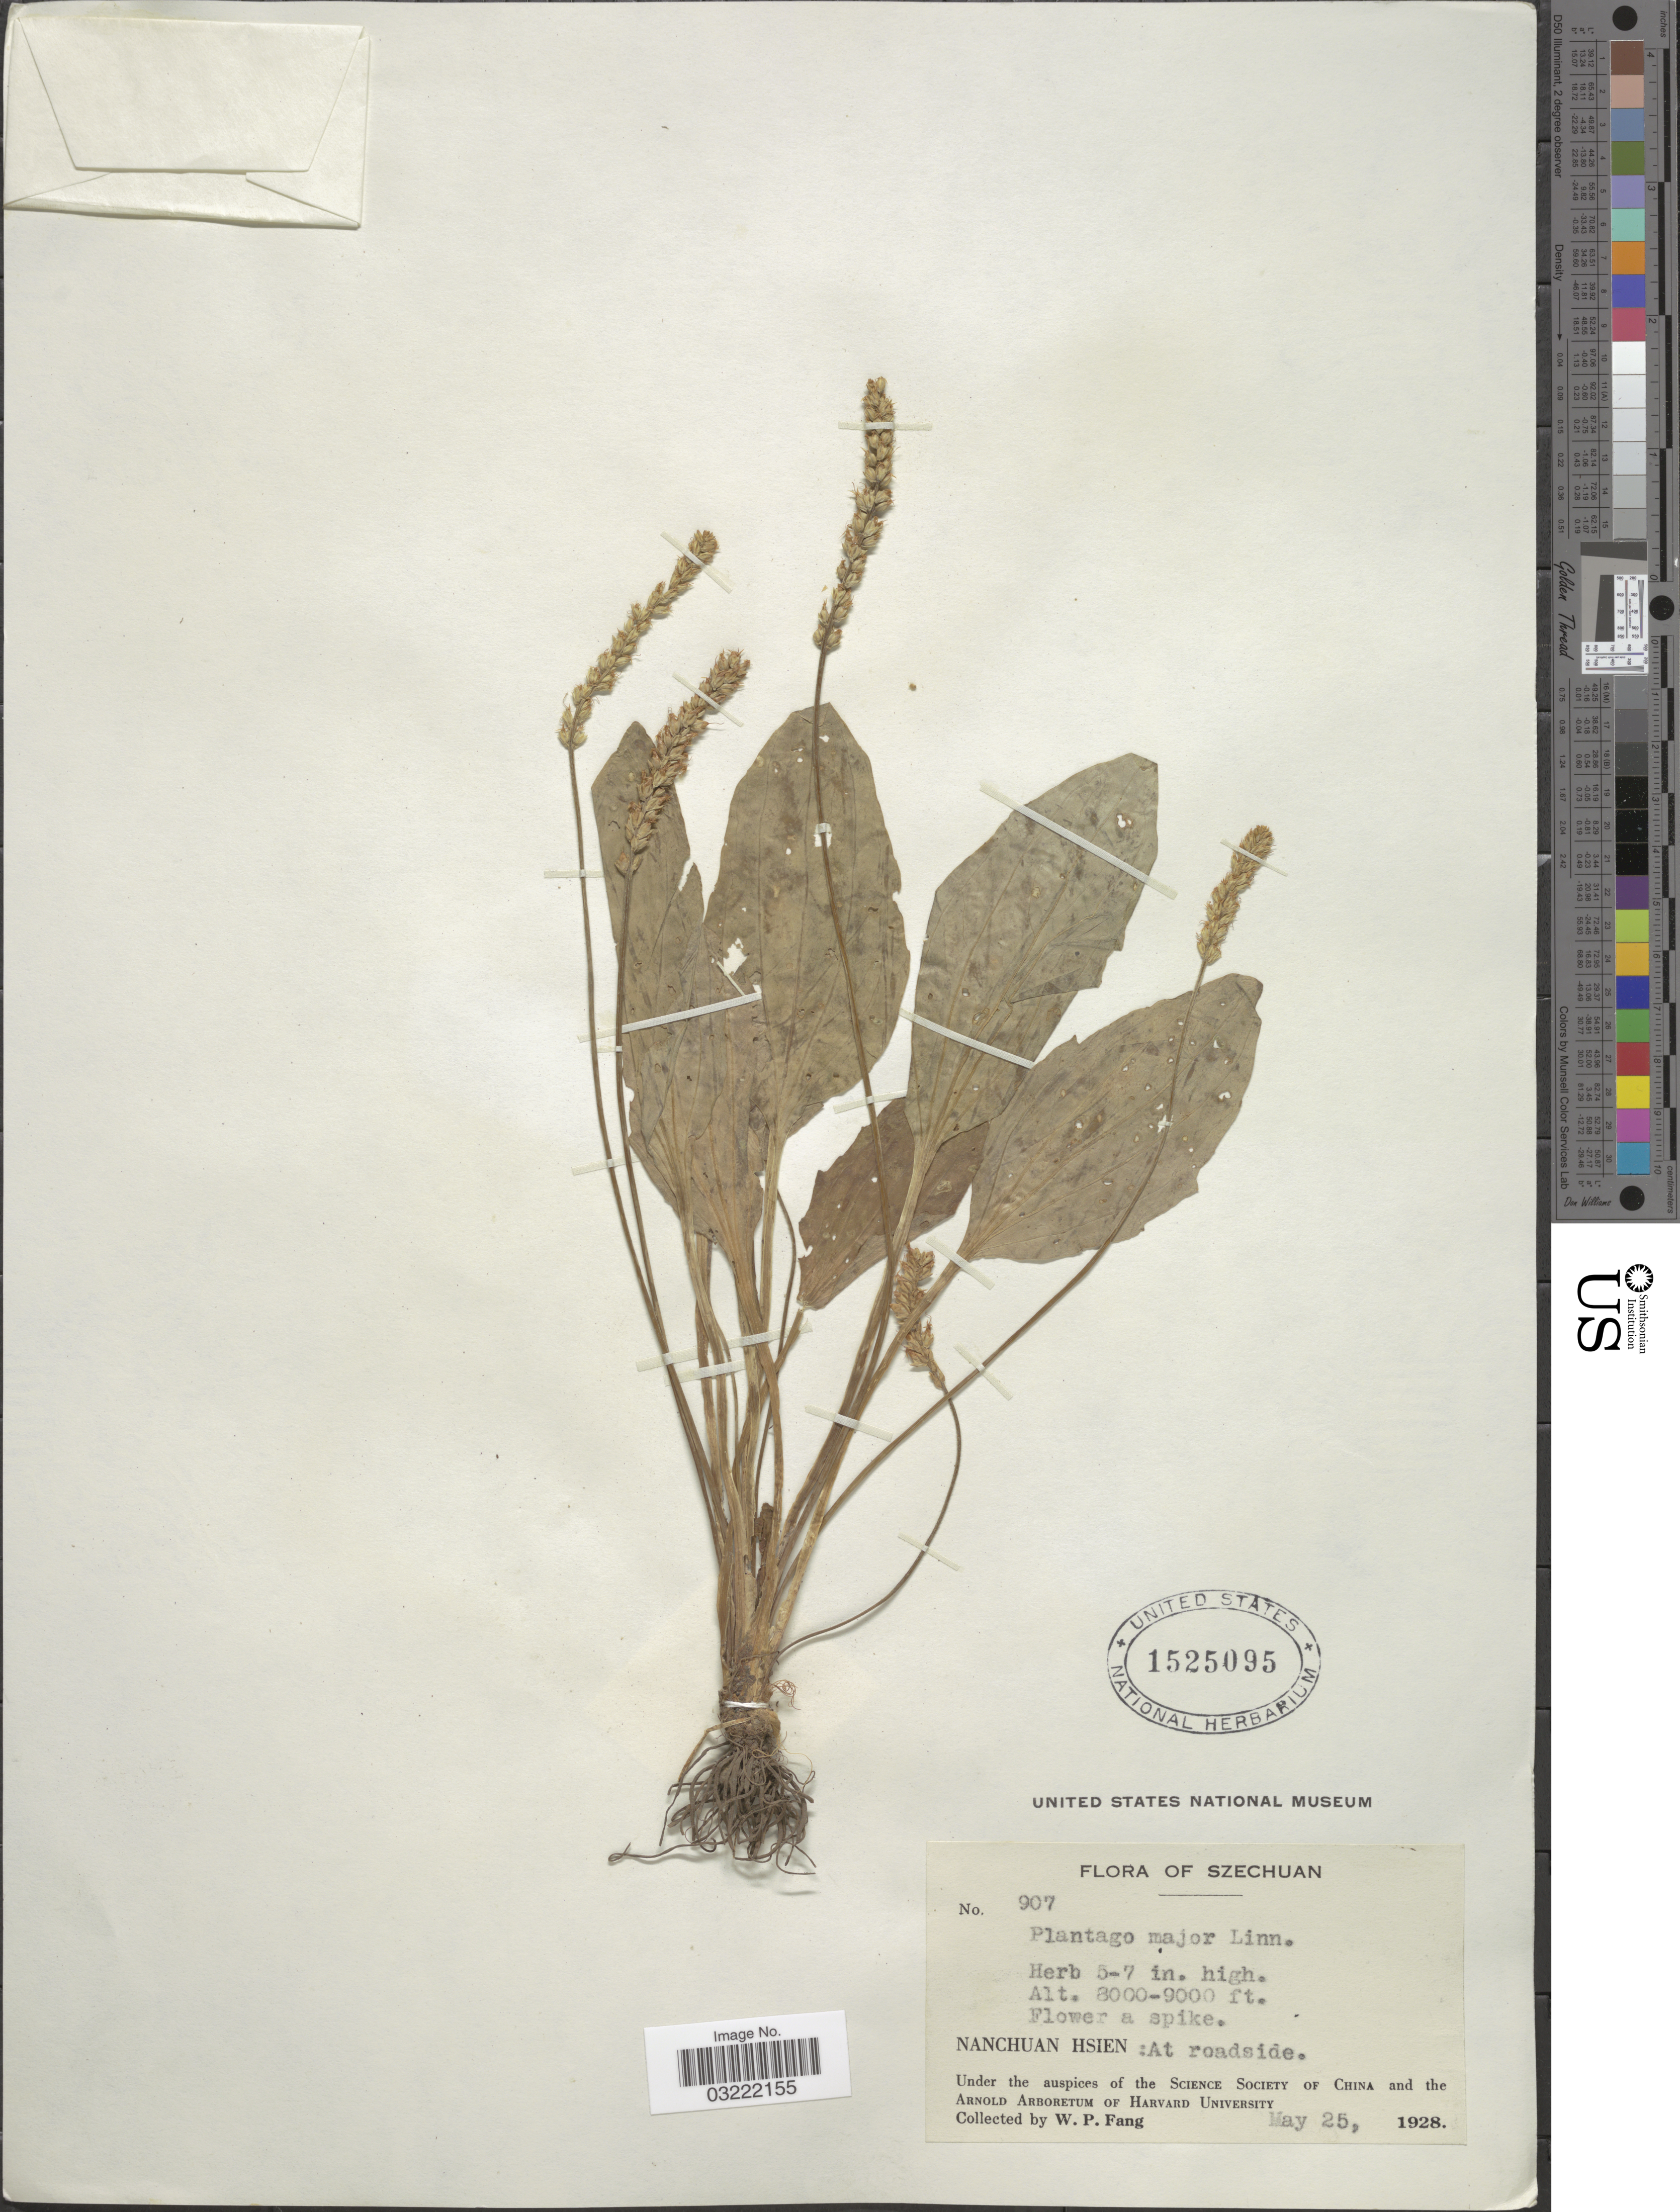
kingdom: Plantae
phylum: Tracheophyta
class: Magnoliopsida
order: Lamiales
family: Plantaginaceae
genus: Plantago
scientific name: Plantago major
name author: L.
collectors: W. P. Fang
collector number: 907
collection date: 1928-05-25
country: China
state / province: Sichuan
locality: Szechuan. Nanchuan Hsien: At roadside.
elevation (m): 2438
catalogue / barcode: US 1525095